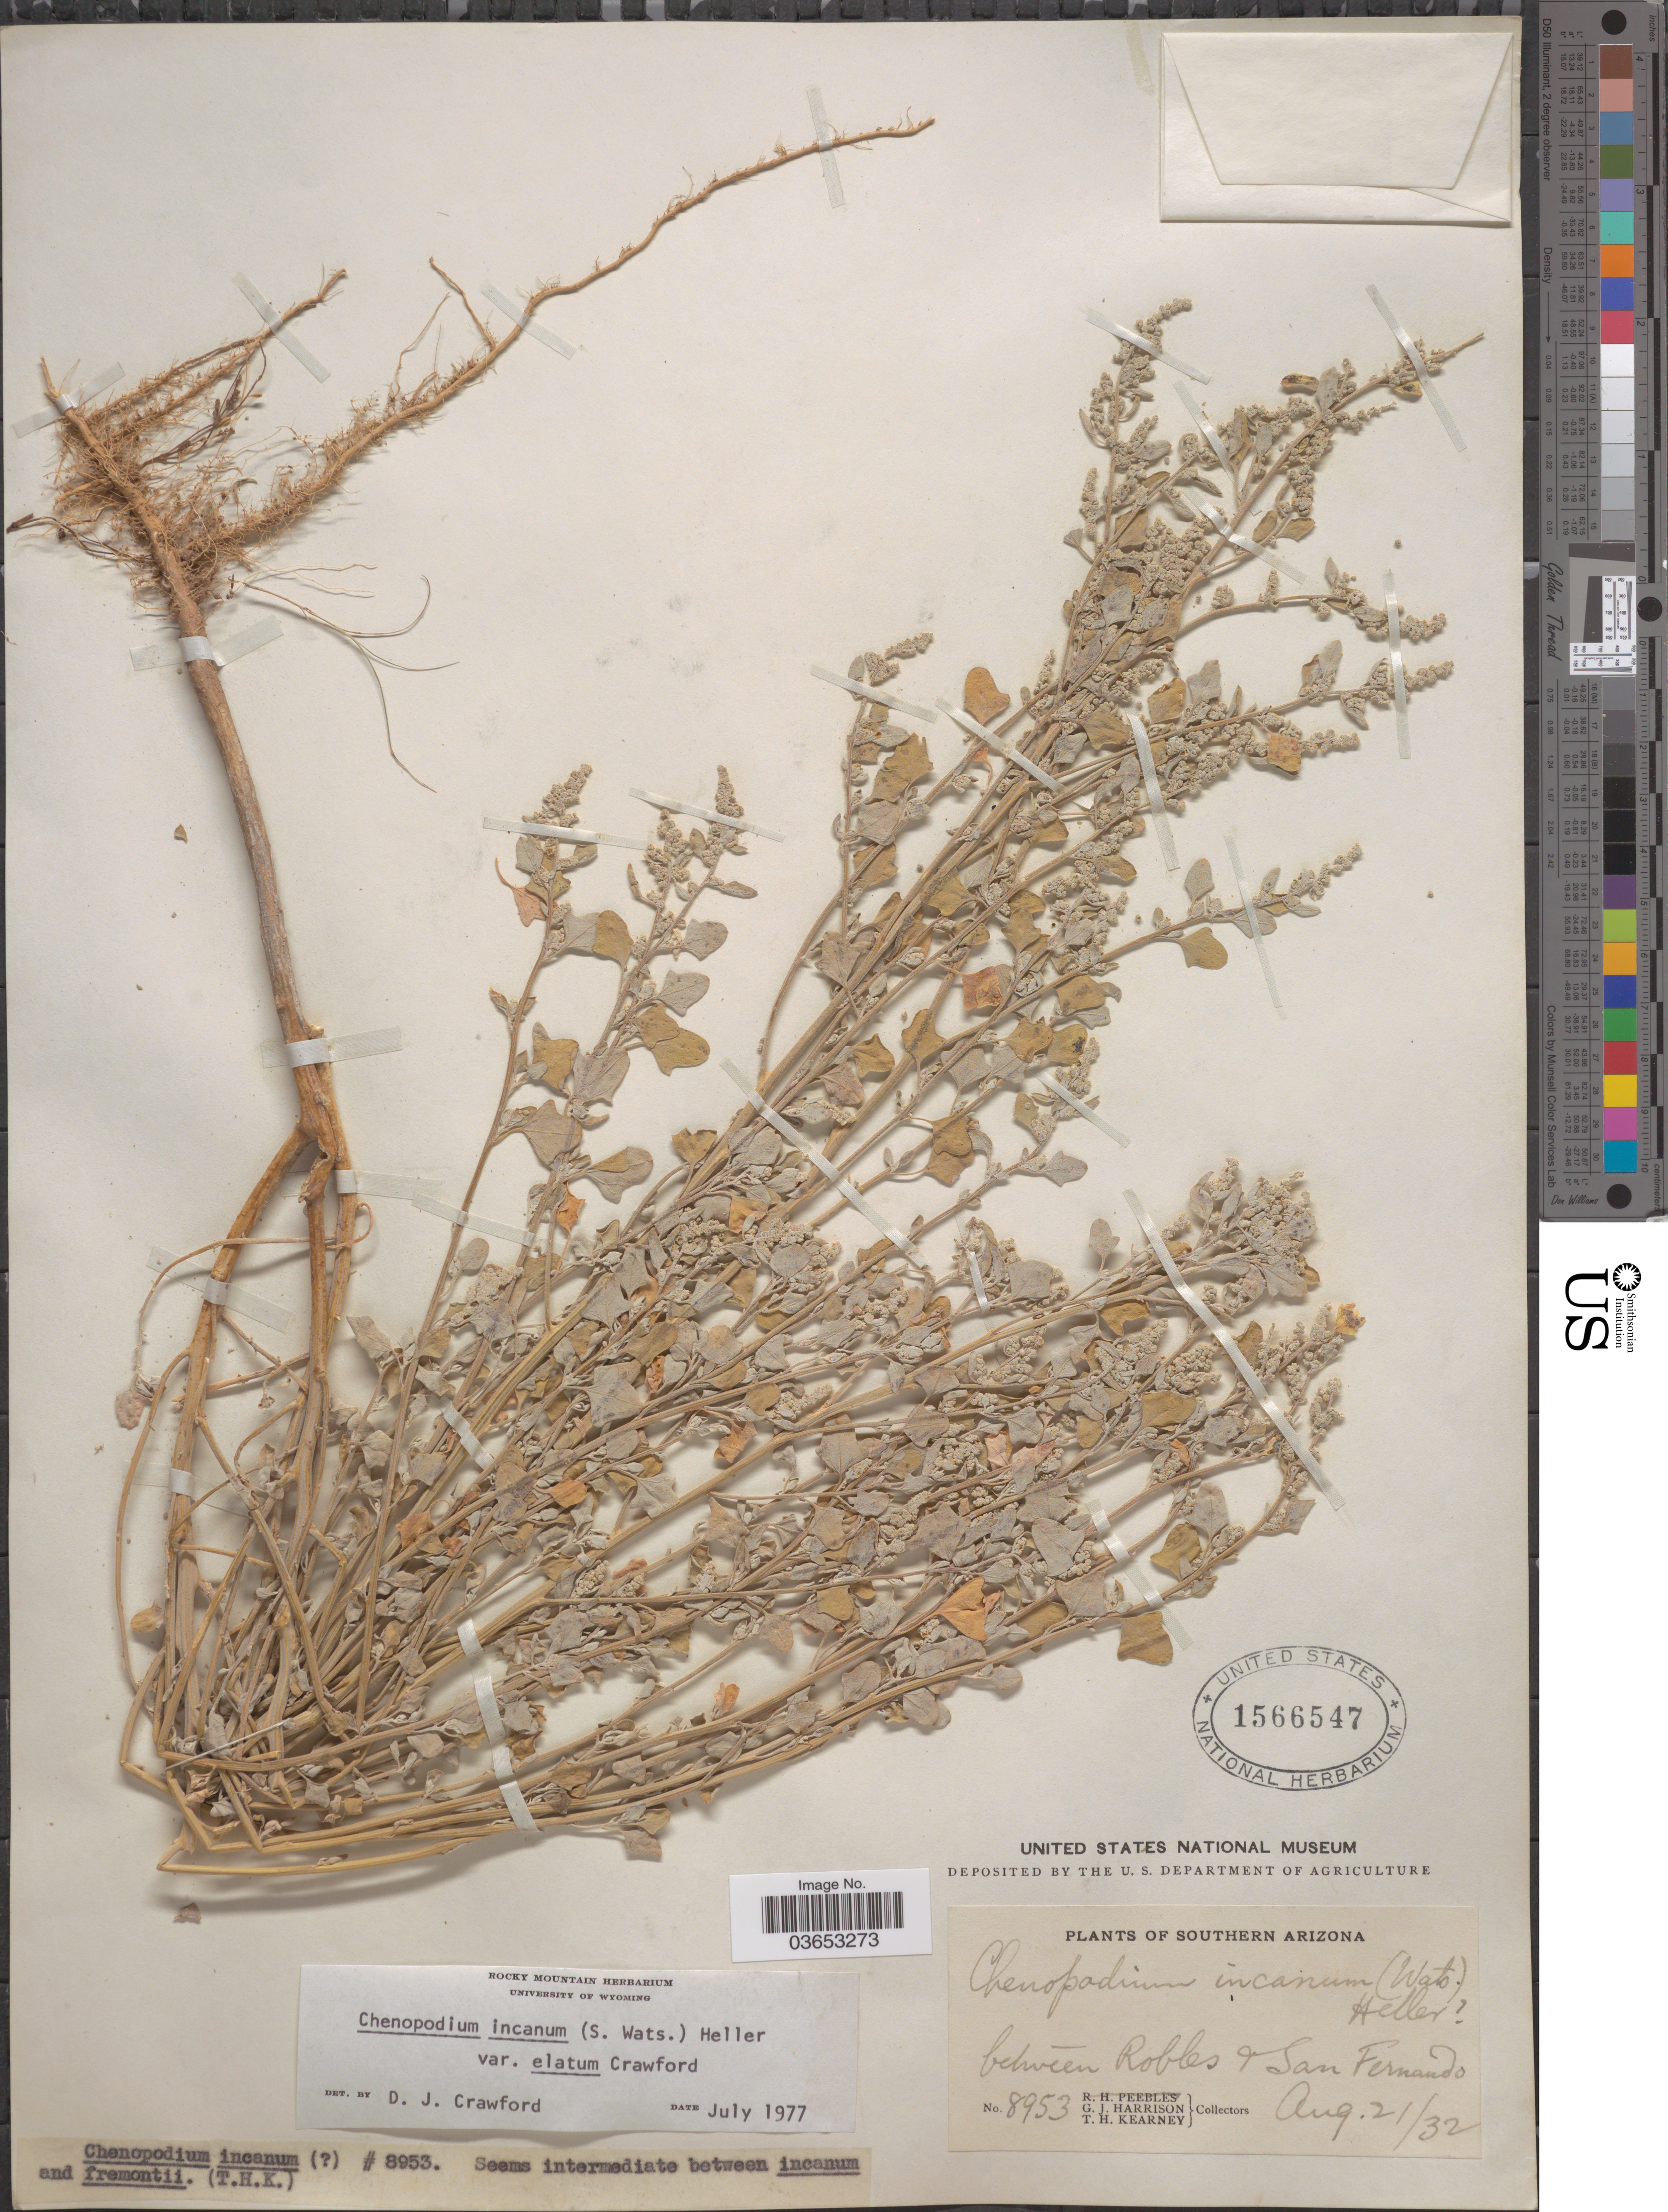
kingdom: Plantae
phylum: Tracheophyta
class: Magnoliopsida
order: Caryophyllales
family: Amaranthaceae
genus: Chenopodium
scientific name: Chenopodium incanum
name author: (S. Watson) A. Heller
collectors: G. J. Harrison & T. H. Kearney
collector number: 8953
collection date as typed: Transcribed d/m/y: 2/8/32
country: United States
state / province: Arizona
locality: Southern Arizona. Between Robles & San Fernando.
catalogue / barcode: US 1566547